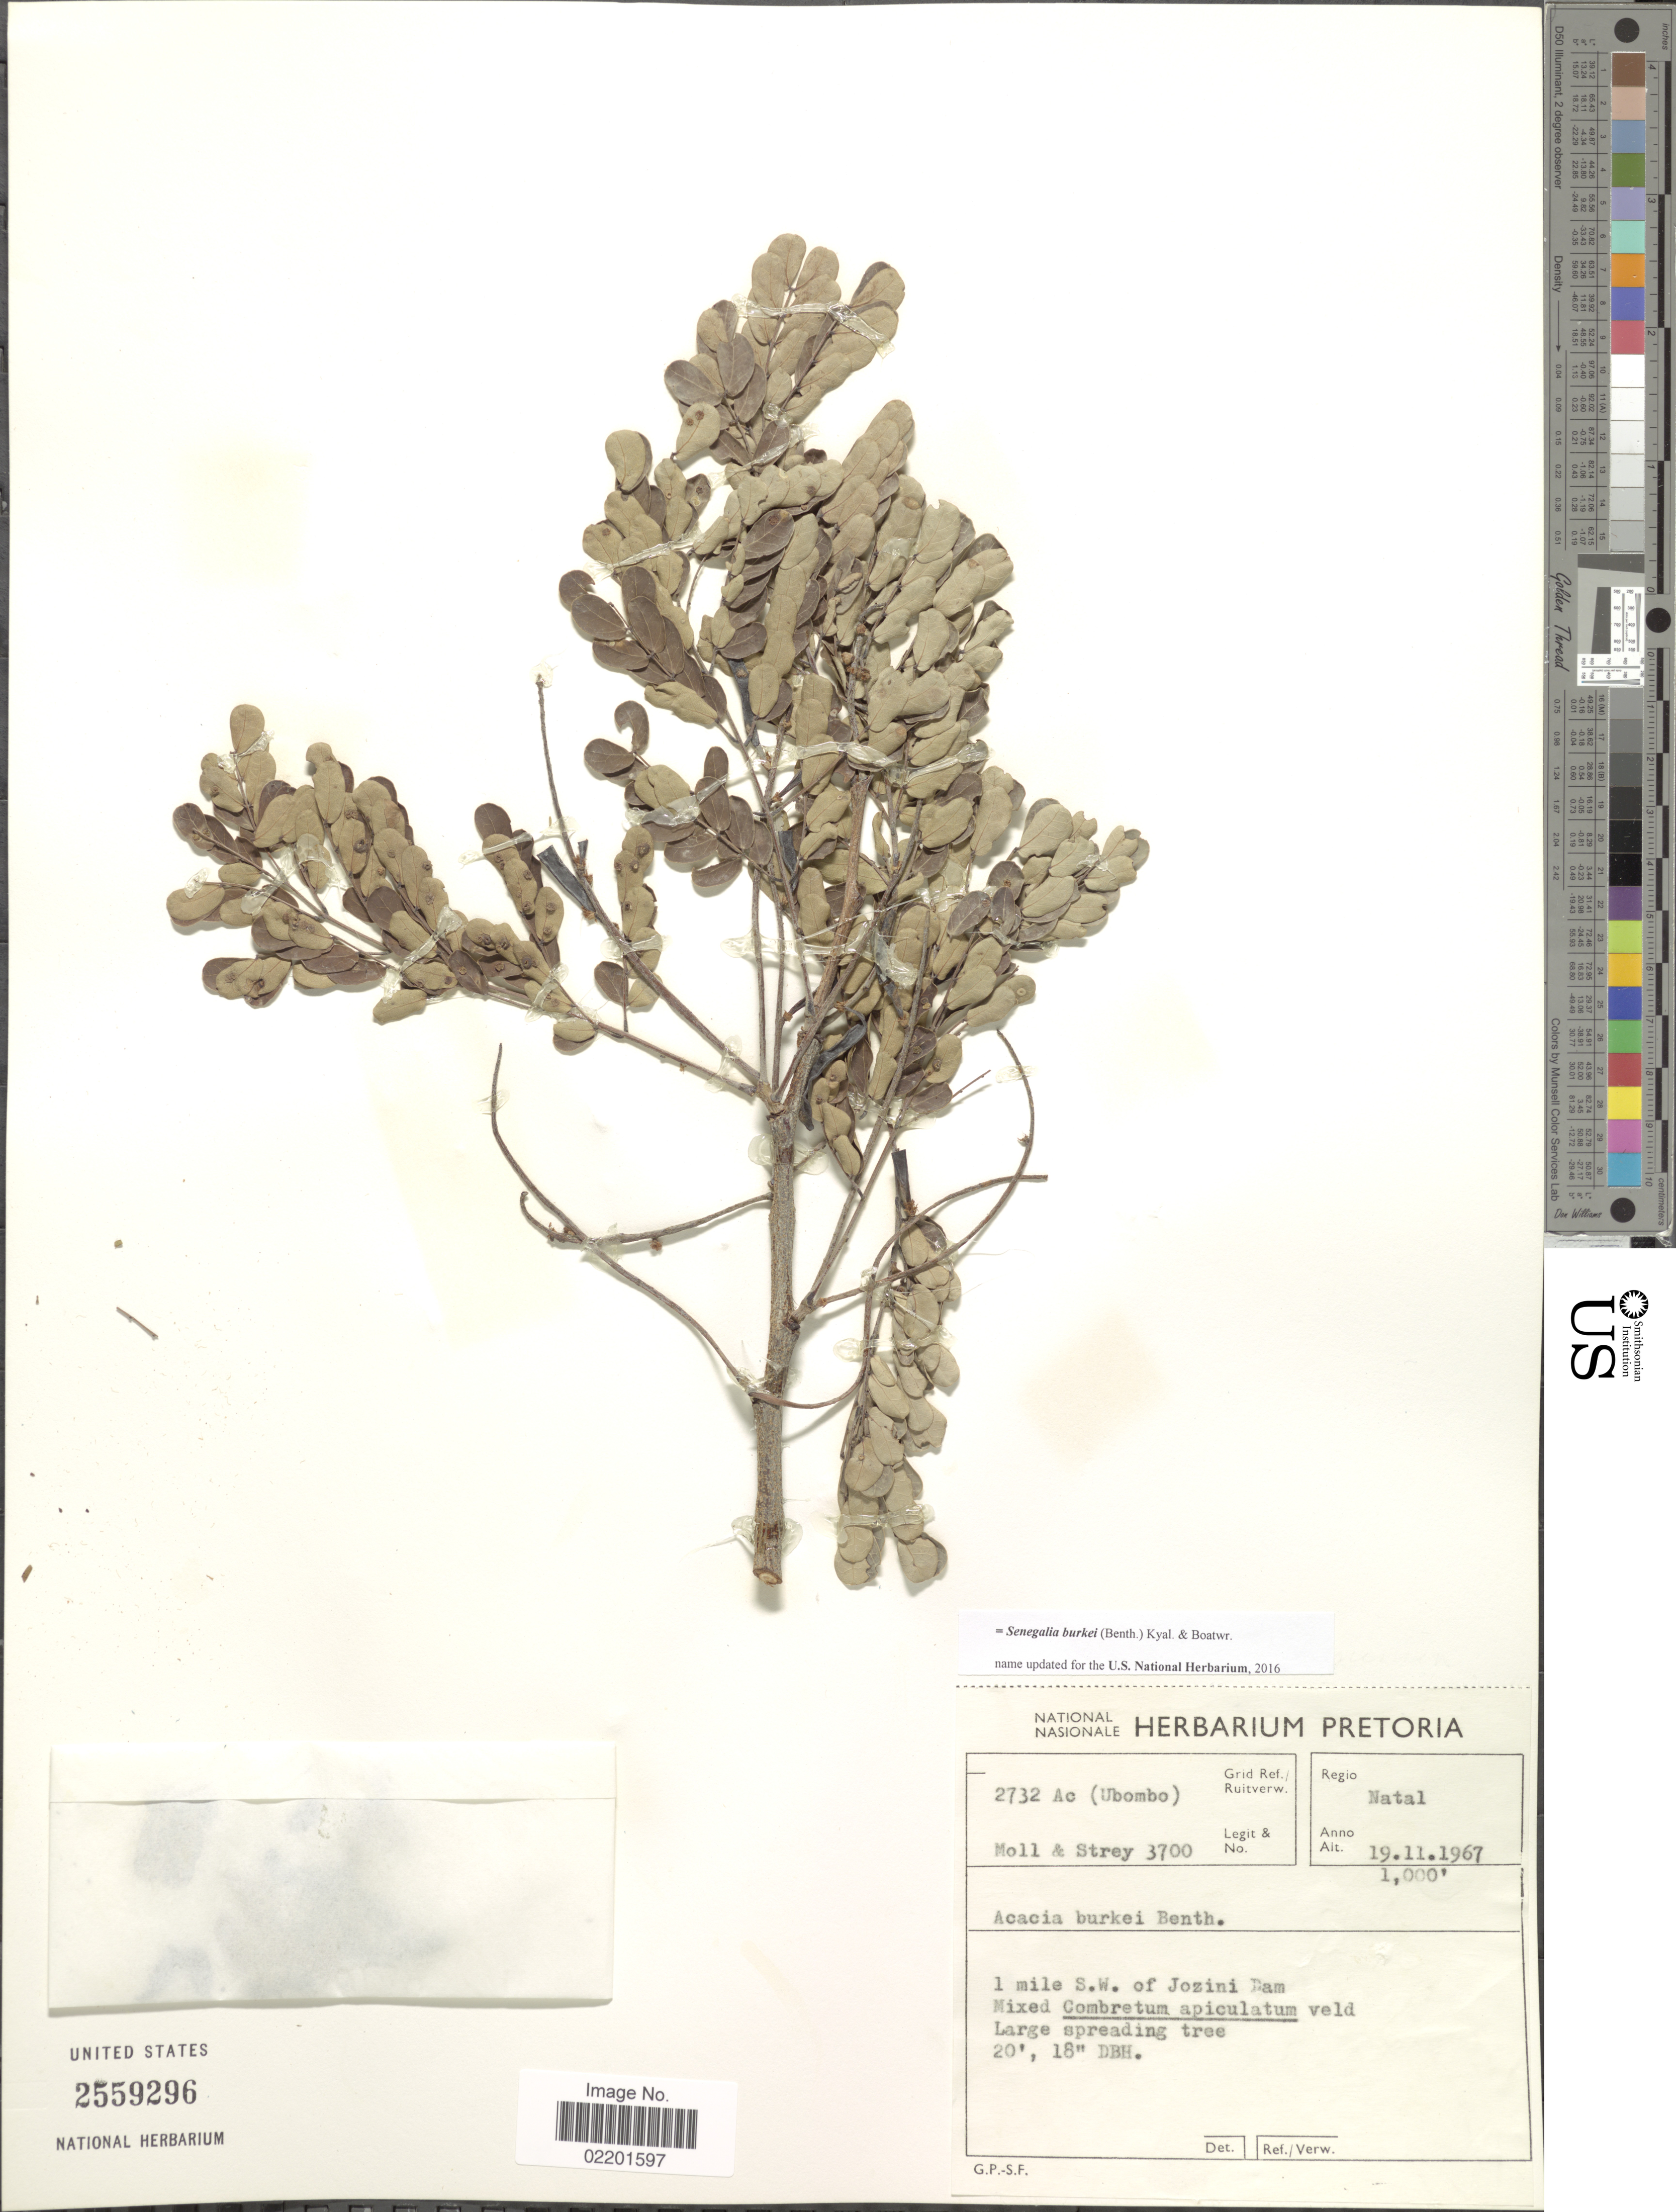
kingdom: Plantae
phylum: Tracheophyta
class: Magnoliopsida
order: Fabales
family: Fabaceae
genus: Senegalia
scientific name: Senegalia burkei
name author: (Benth.) Boatwr.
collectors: -. Moll & -. Strey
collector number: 3700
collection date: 1967-11-19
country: South Africa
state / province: KwaZulu-Natal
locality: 1 mile S.W. of Jozini Dam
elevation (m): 305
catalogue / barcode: US 2559296